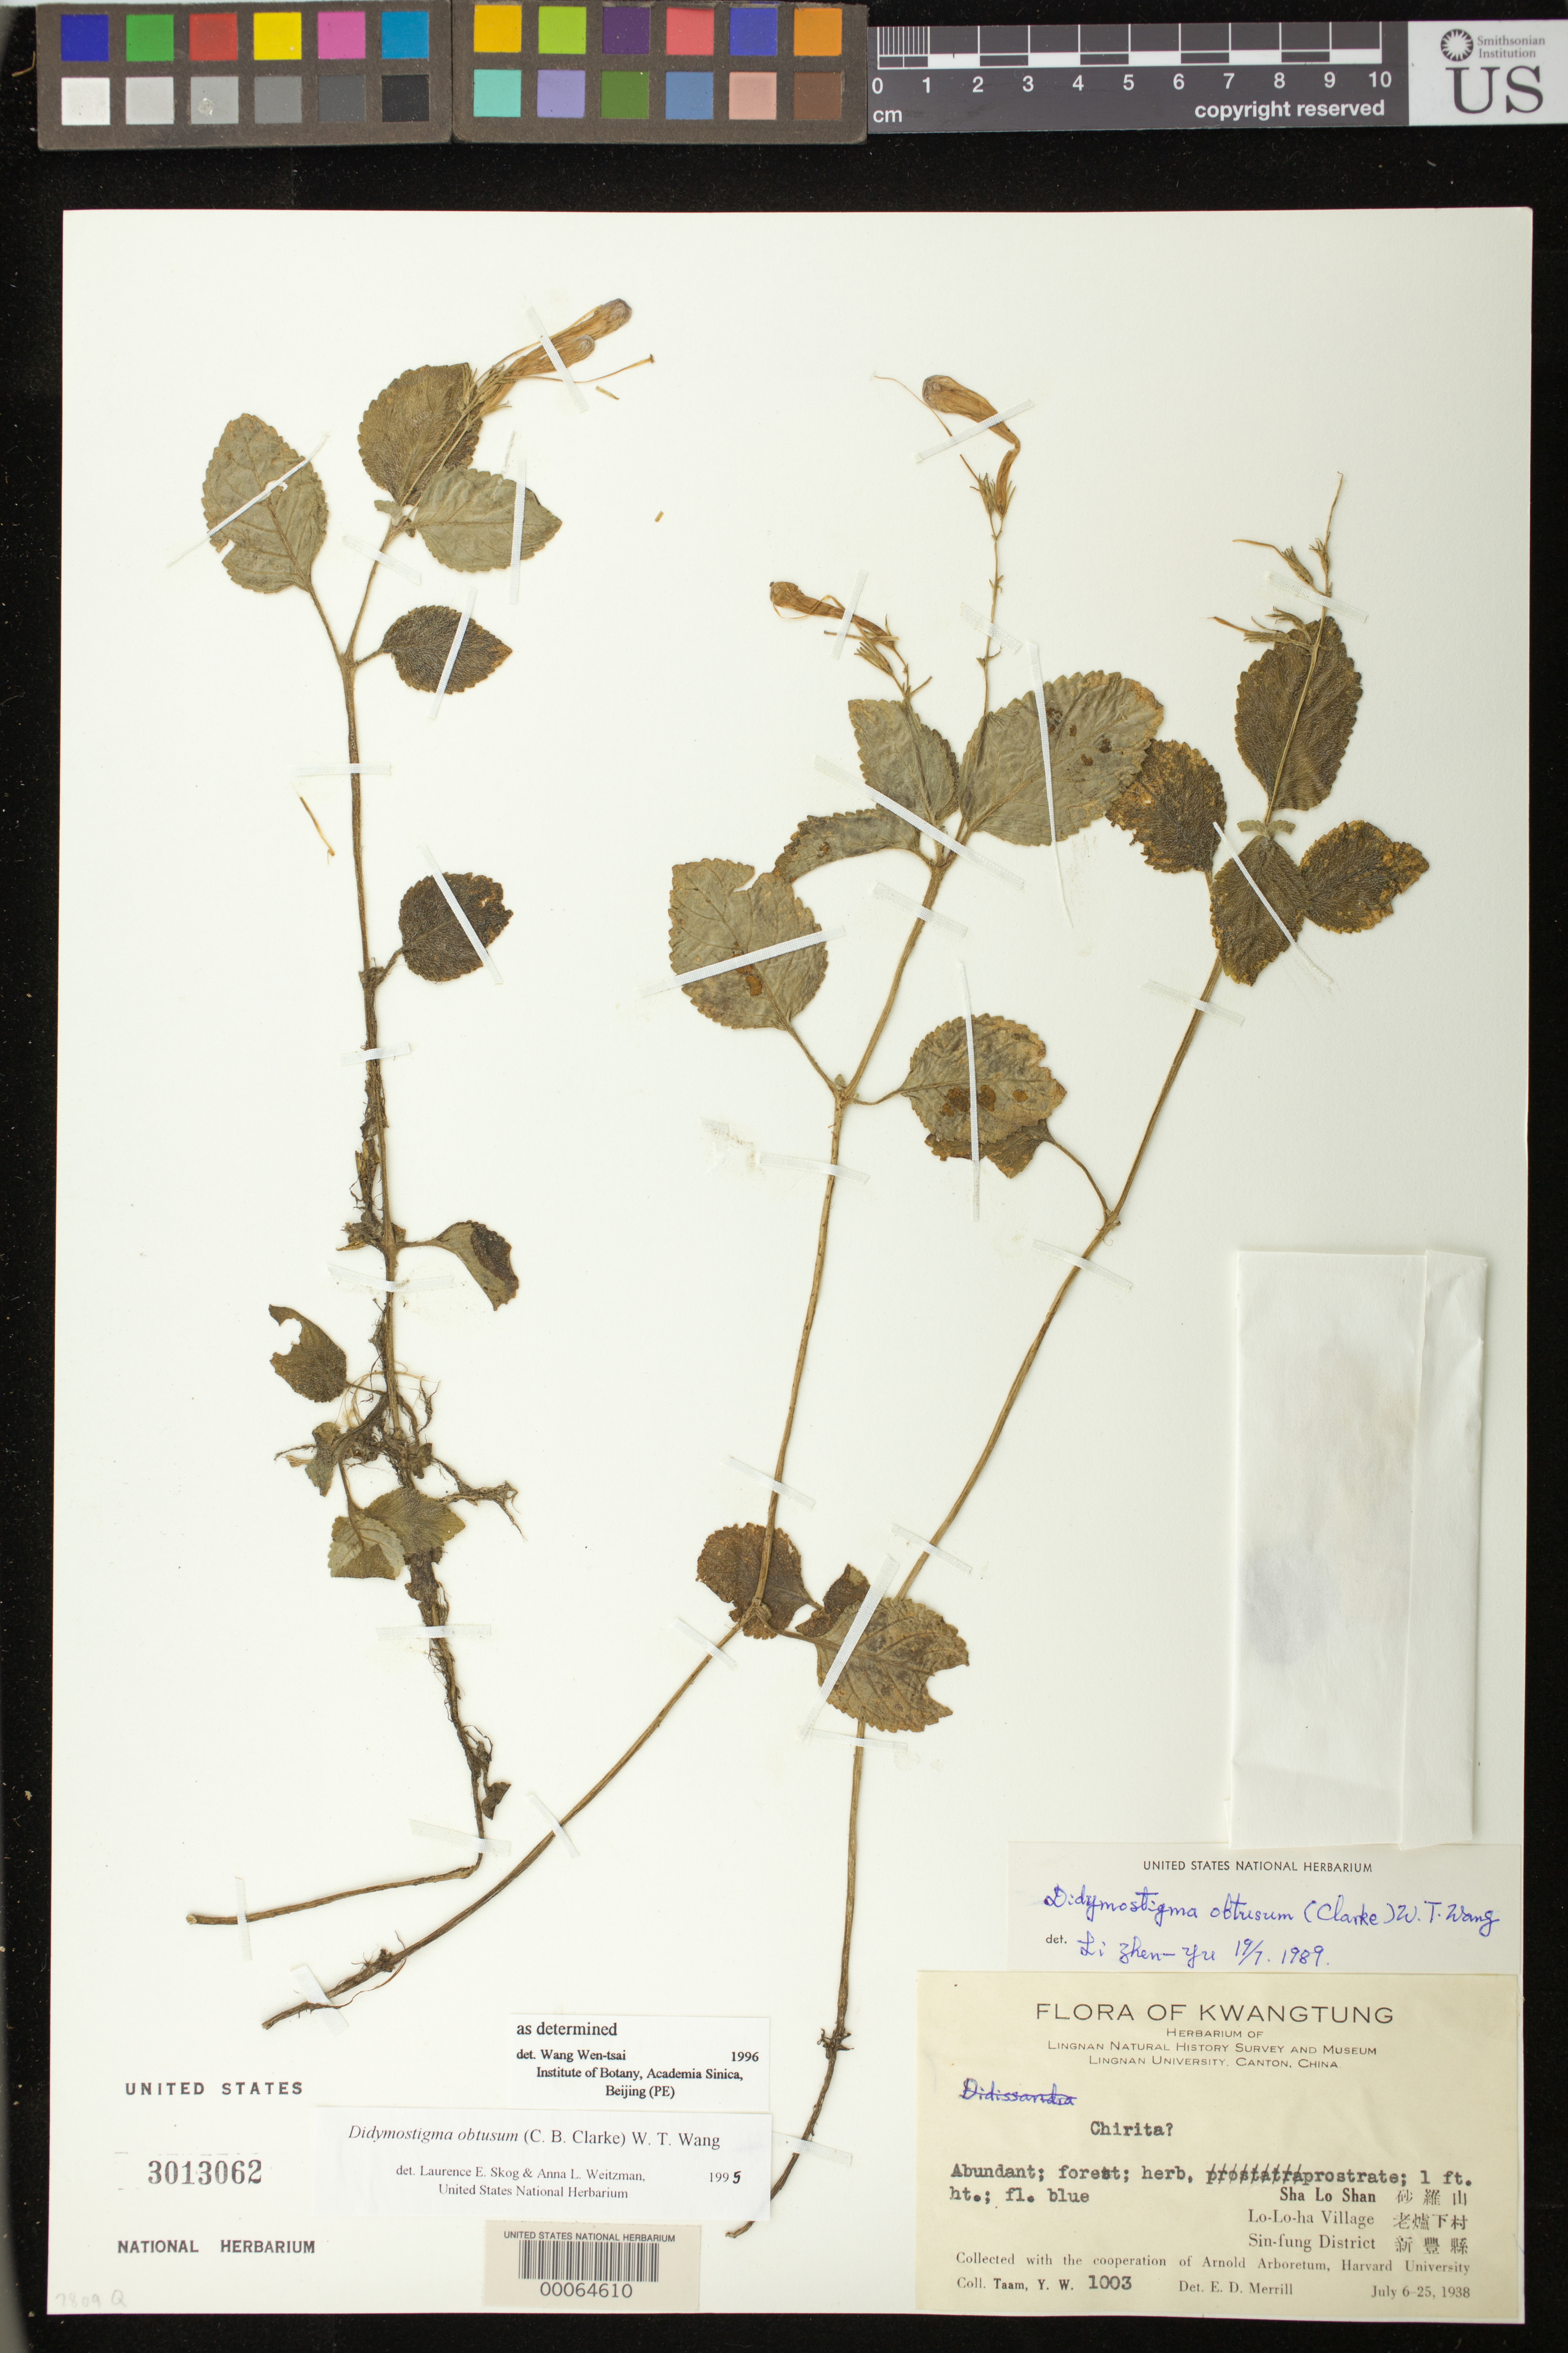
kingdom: Plantae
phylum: Tracheophyta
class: Magnoliopsida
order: Lamiales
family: Gesneriaceae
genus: Didymostigma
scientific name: Didymostigma obtusum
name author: (C.B. Clarke) W.T. Wang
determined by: Zhen-yu, L.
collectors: T. Taam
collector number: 1003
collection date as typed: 06-25 Jul 1938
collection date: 1938-07-06/1938-07-25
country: China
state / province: Guangdong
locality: Sin-fung dist., Lo-lo-ha village, sha lo shan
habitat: Forest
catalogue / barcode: US 3013062